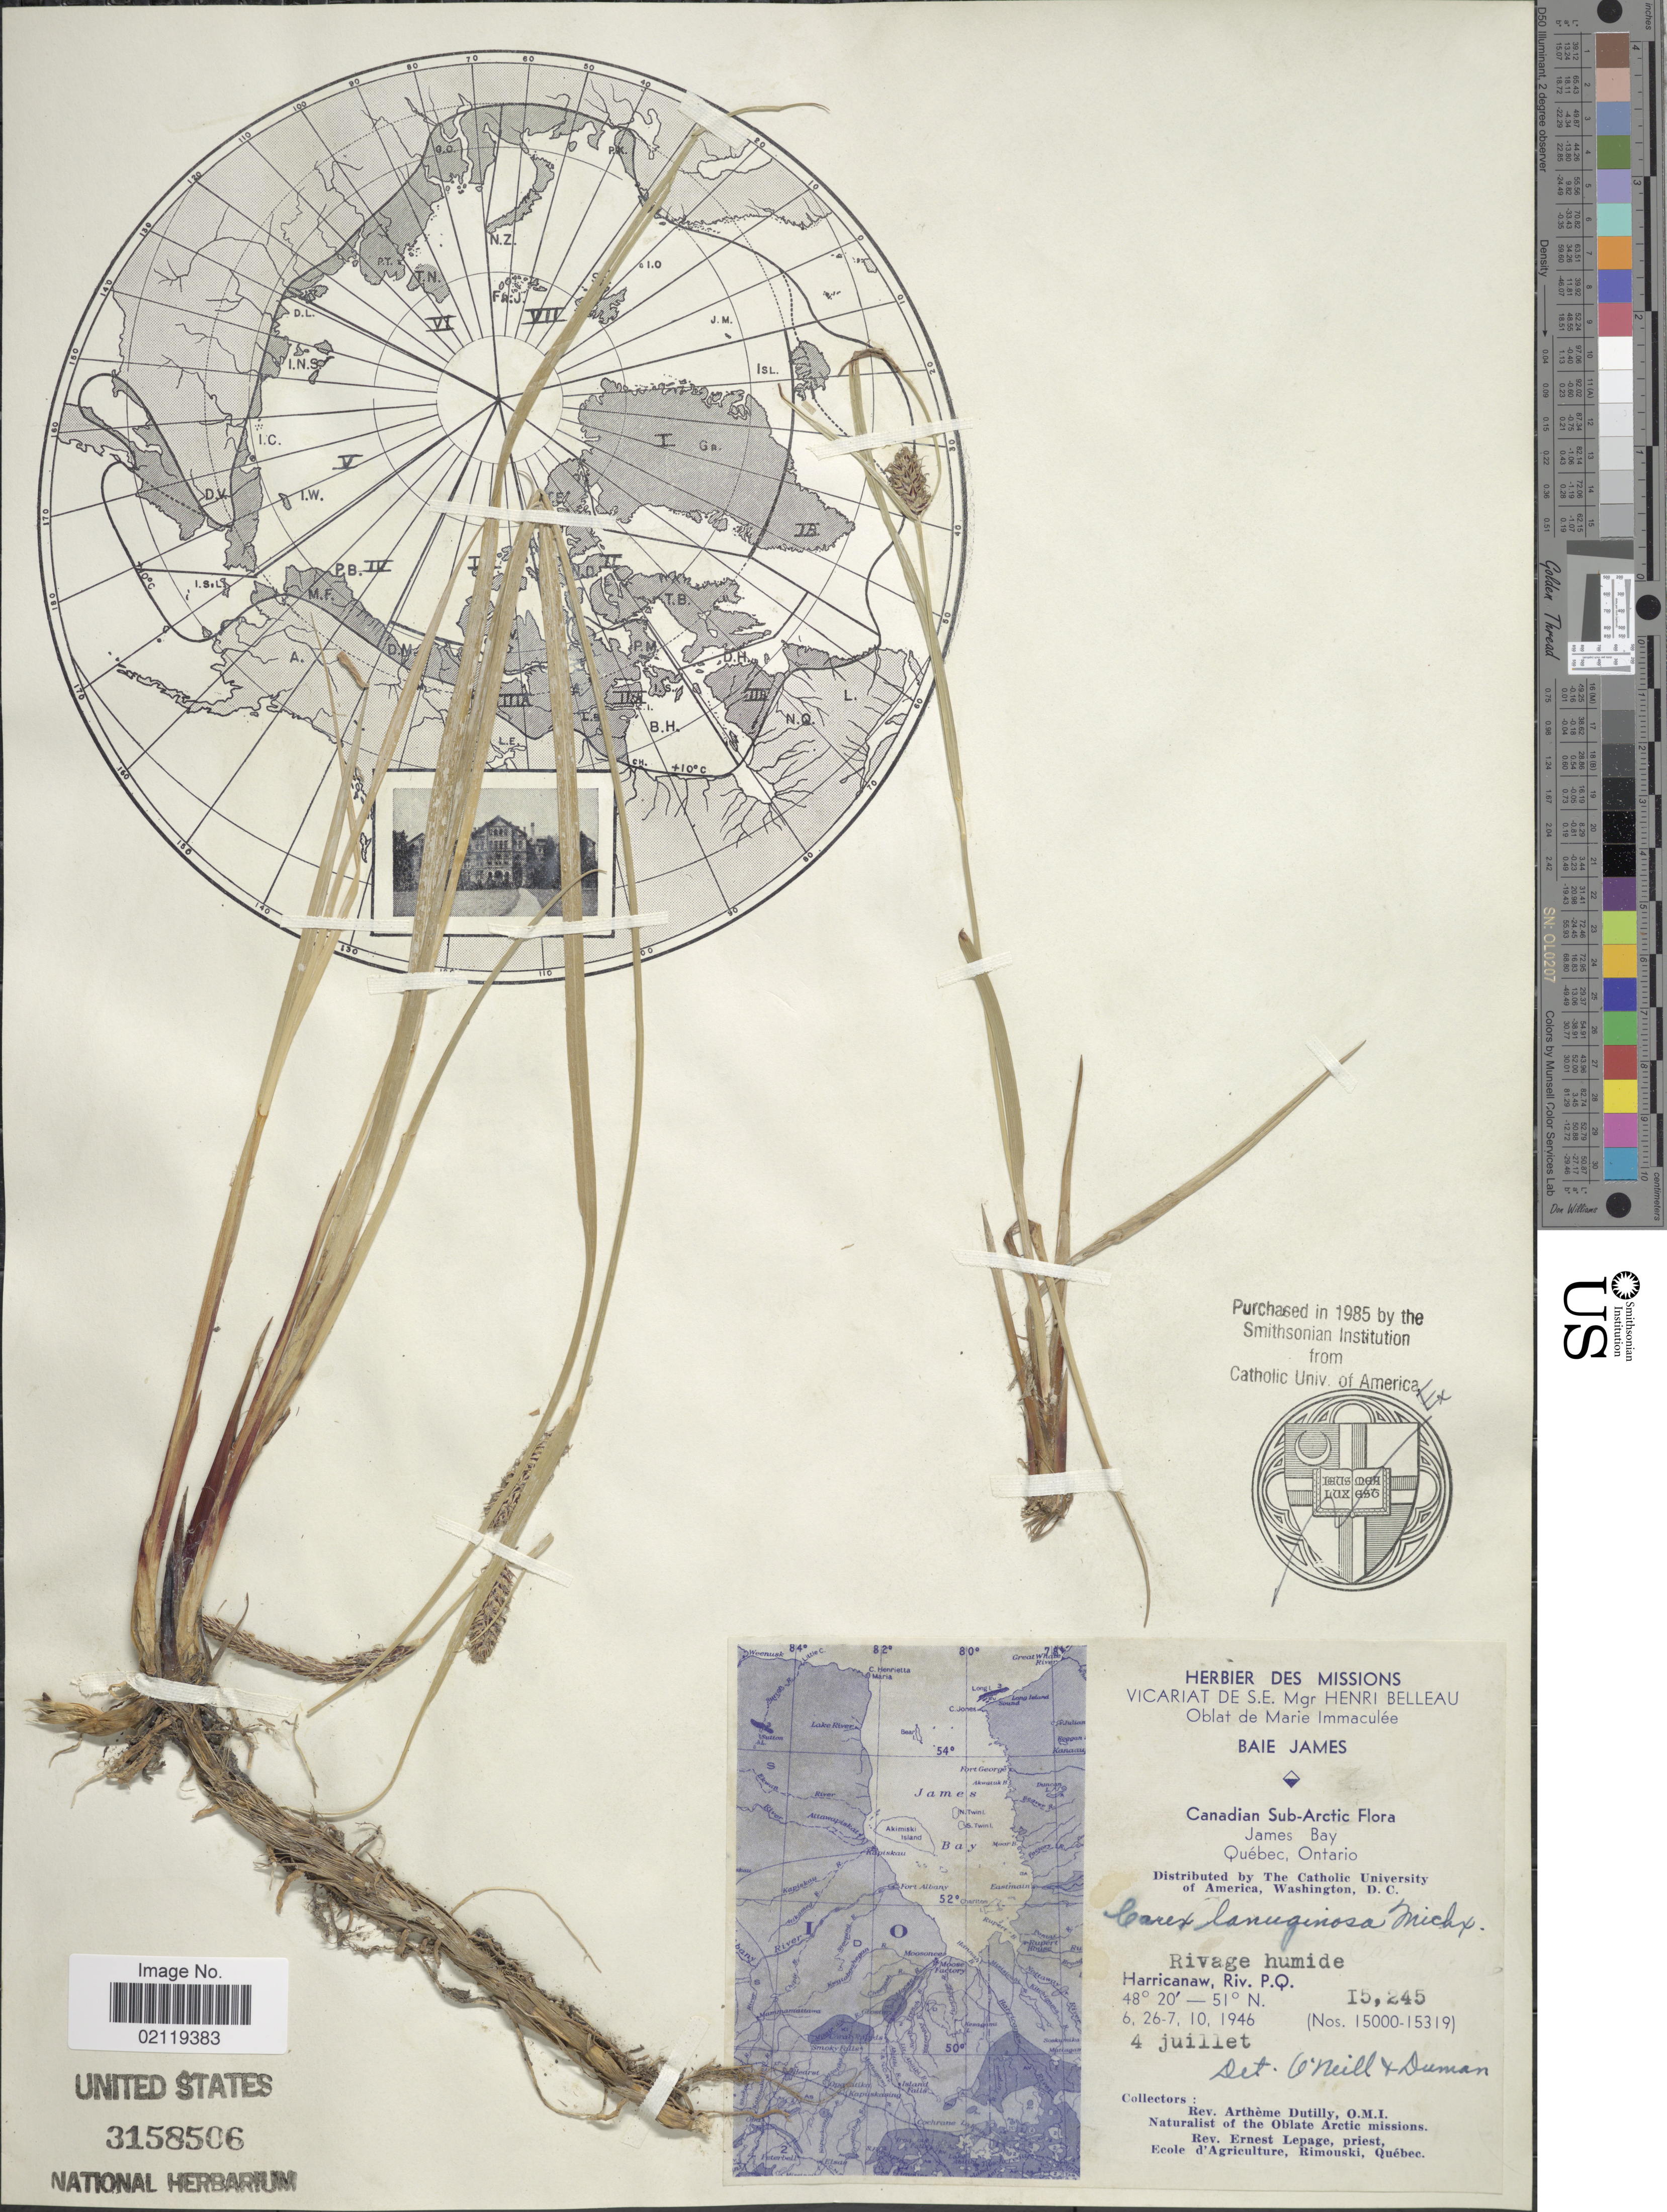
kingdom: Plantae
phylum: Tracheophyta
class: Liliopsida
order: Poales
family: Cyperaceae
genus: Carex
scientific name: Carex pellita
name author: Muhl. ex Willd.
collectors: A. Dutilly & E. Lepage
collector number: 15245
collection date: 1946-07-04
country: Canada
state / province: Ontario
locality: Canadian Sub-Arctic. James Bay. Quebec, Ontario. Rivage humide. Harricanaw, Riv. P.Q.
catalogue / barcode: US 3158506